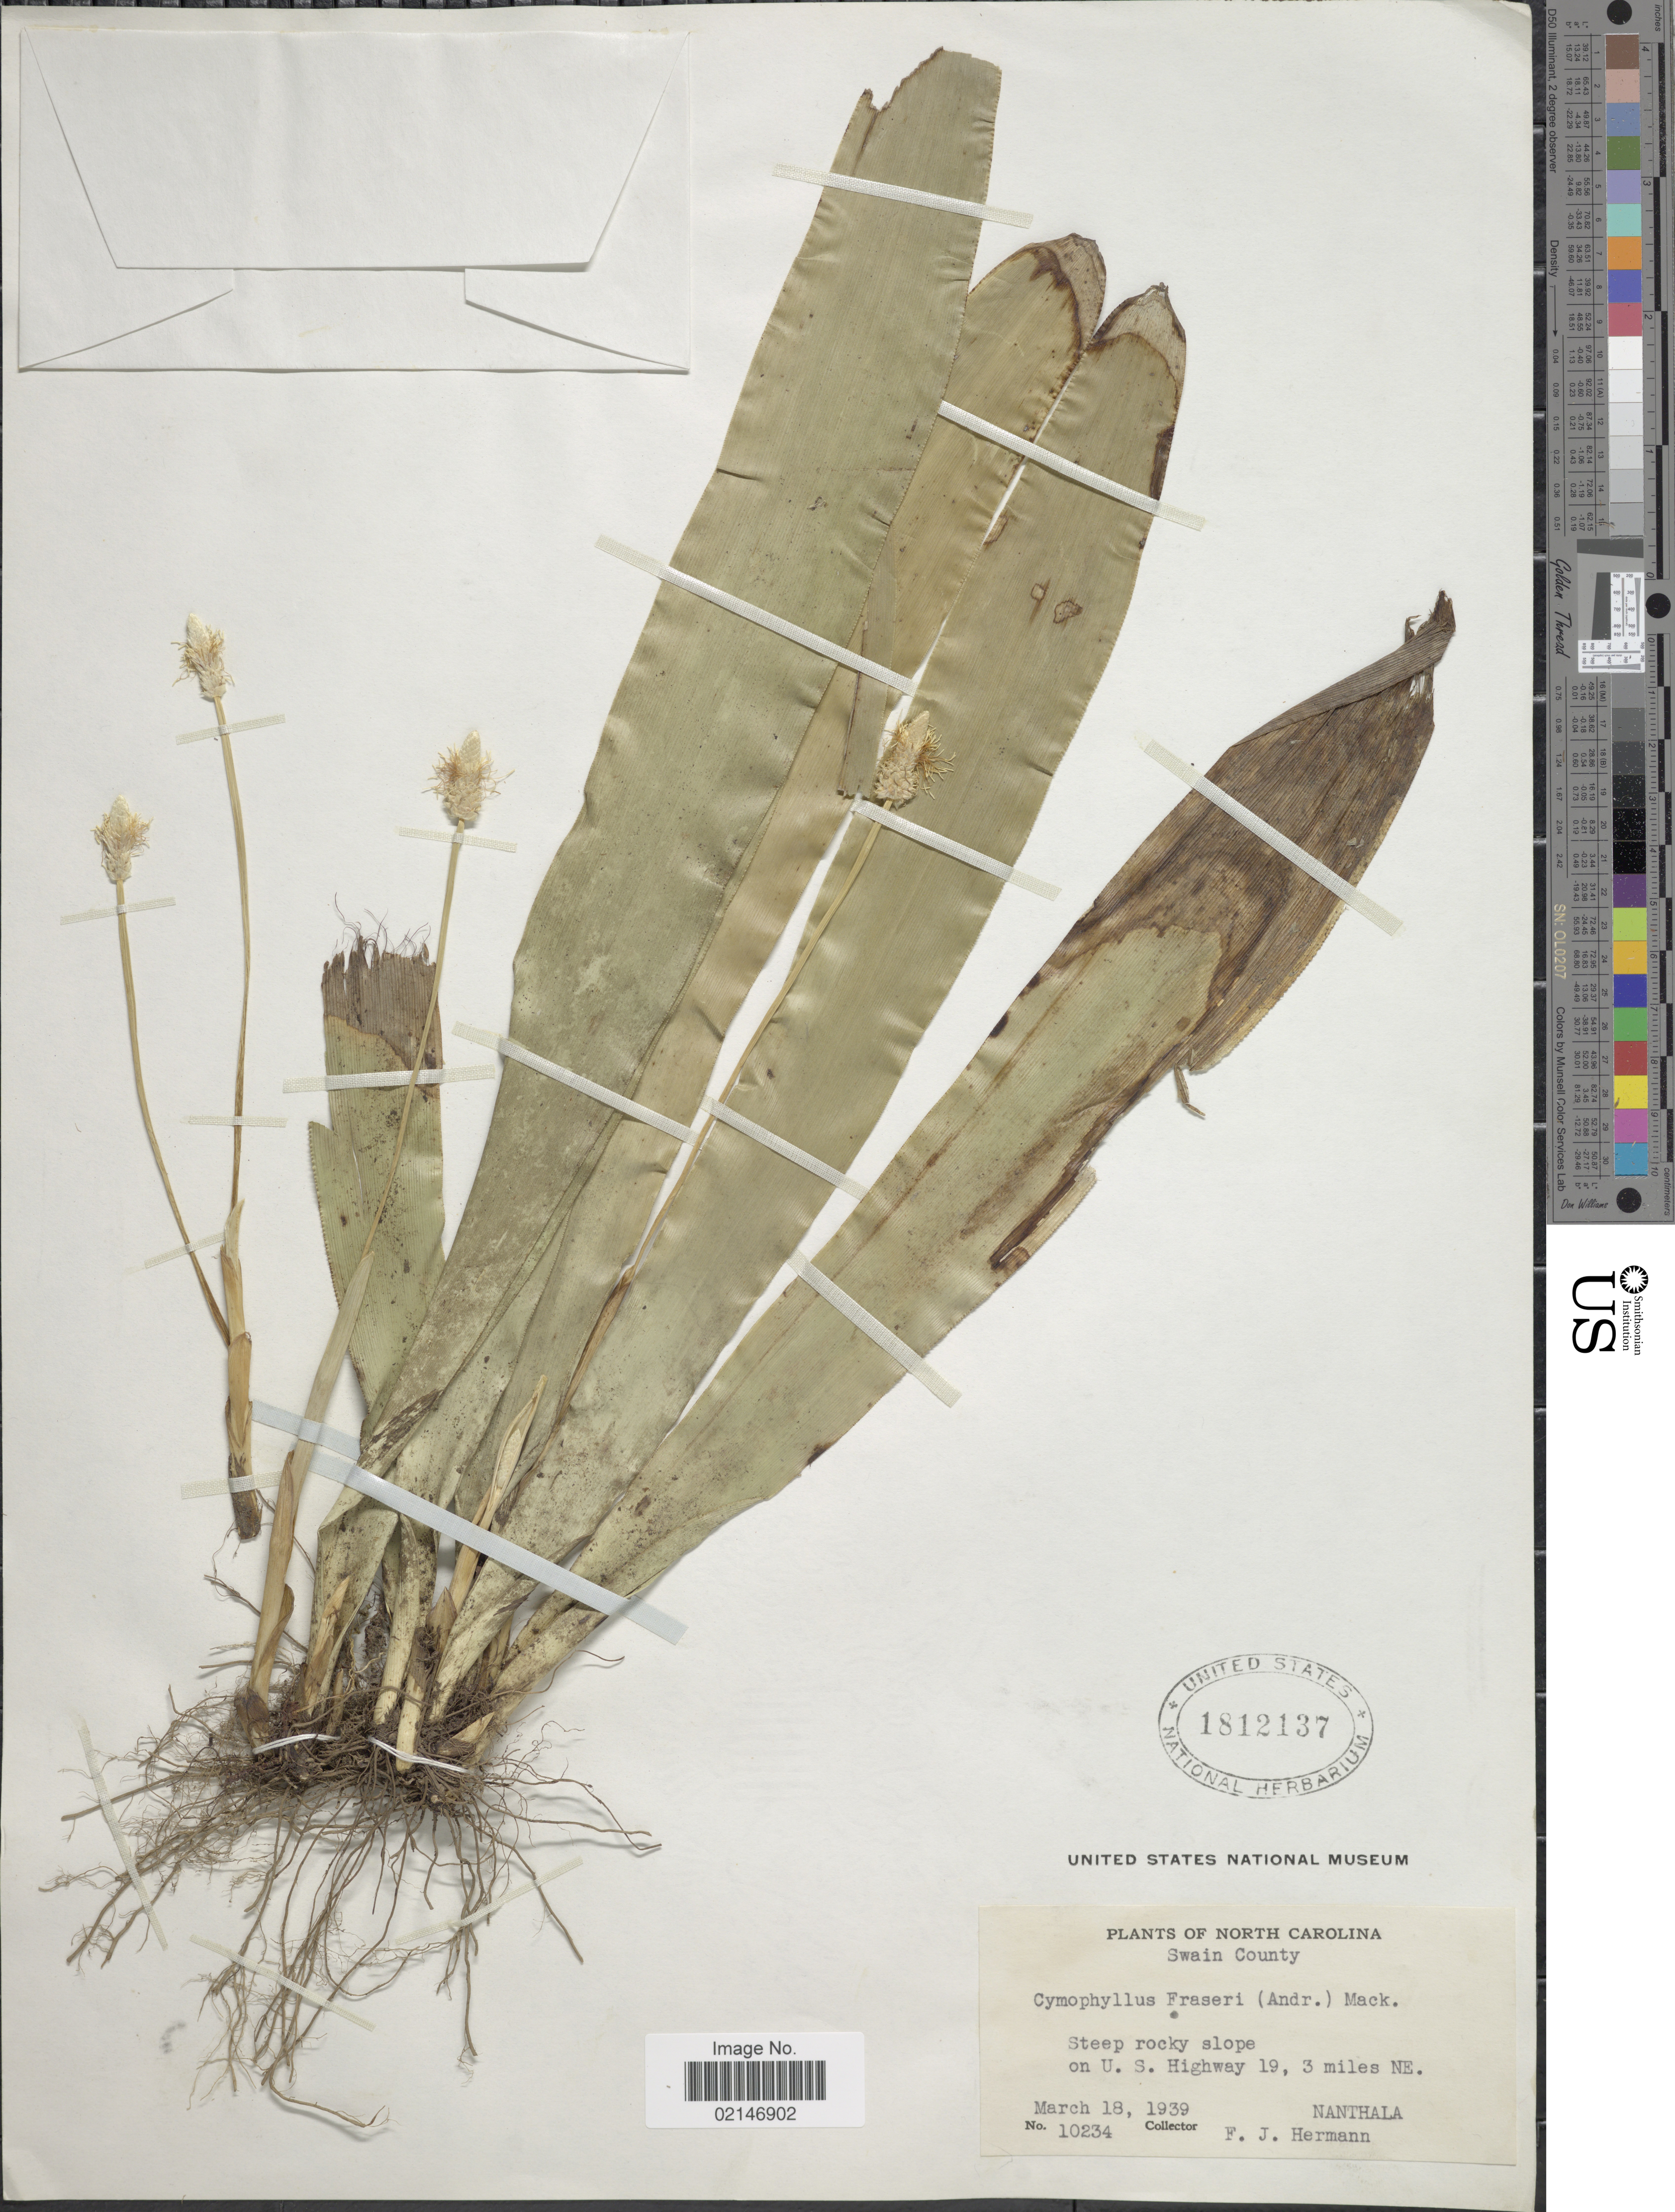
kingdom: Plantae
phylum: Tracheophyta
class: Liliopsida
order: Poales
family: Cyperaceae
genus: Carex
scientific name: Carex fraseriana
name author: Ker Gawl.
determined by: Strong, Mark T., (BOT), Smithsonian Institution - National Museum of Natural History (UNITED STATES)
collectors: F. J. Hermann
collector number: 10234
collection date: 1939-03-18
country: United States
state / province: North Carolina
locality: Swain County, on U.S. Highway 19, 3 miles NE, Nanthala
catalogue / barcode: US 1812137